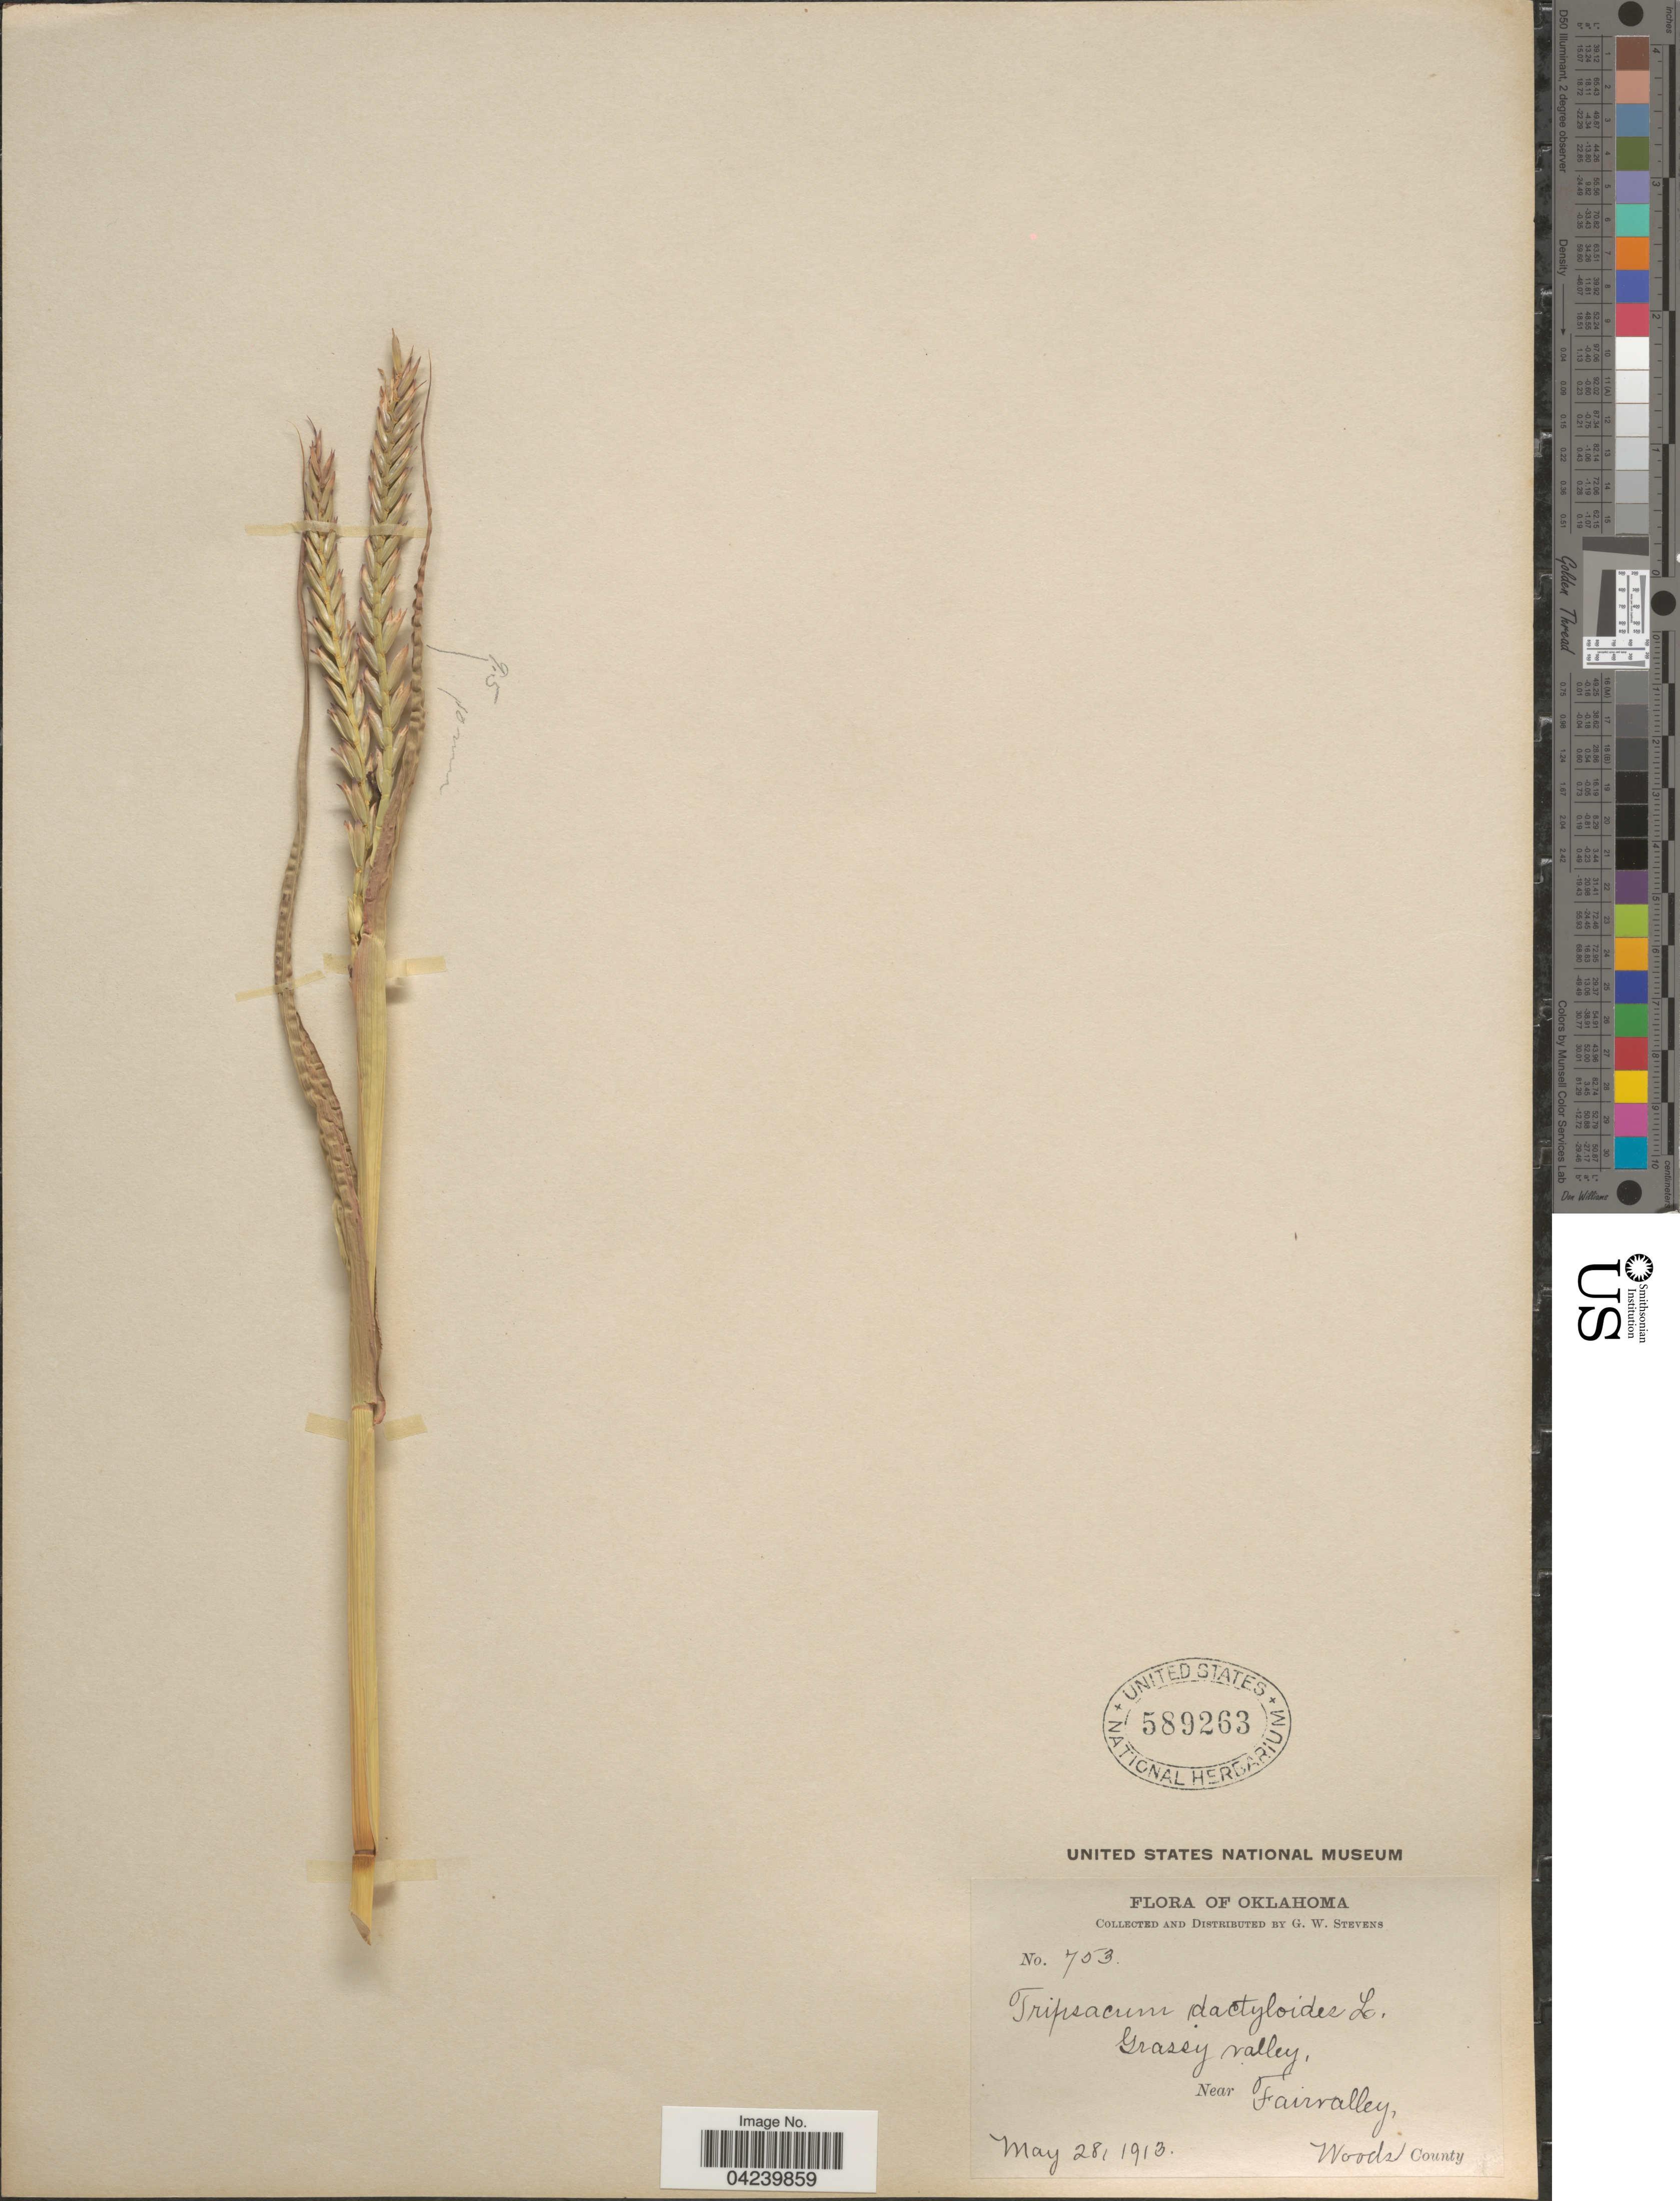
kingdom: Plantae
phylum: Tracheophyta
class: Liliopsida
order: Poales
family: Poaceae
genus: Tripsacum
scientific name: Tripsacum dactyloides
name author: (L.) L.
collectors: G. W. Stevens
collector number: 753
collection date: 1913-05-28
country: United States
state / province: Oklahoma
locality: Grassy valley, Near Fairvalley, Woods County.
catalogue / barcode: US 589263